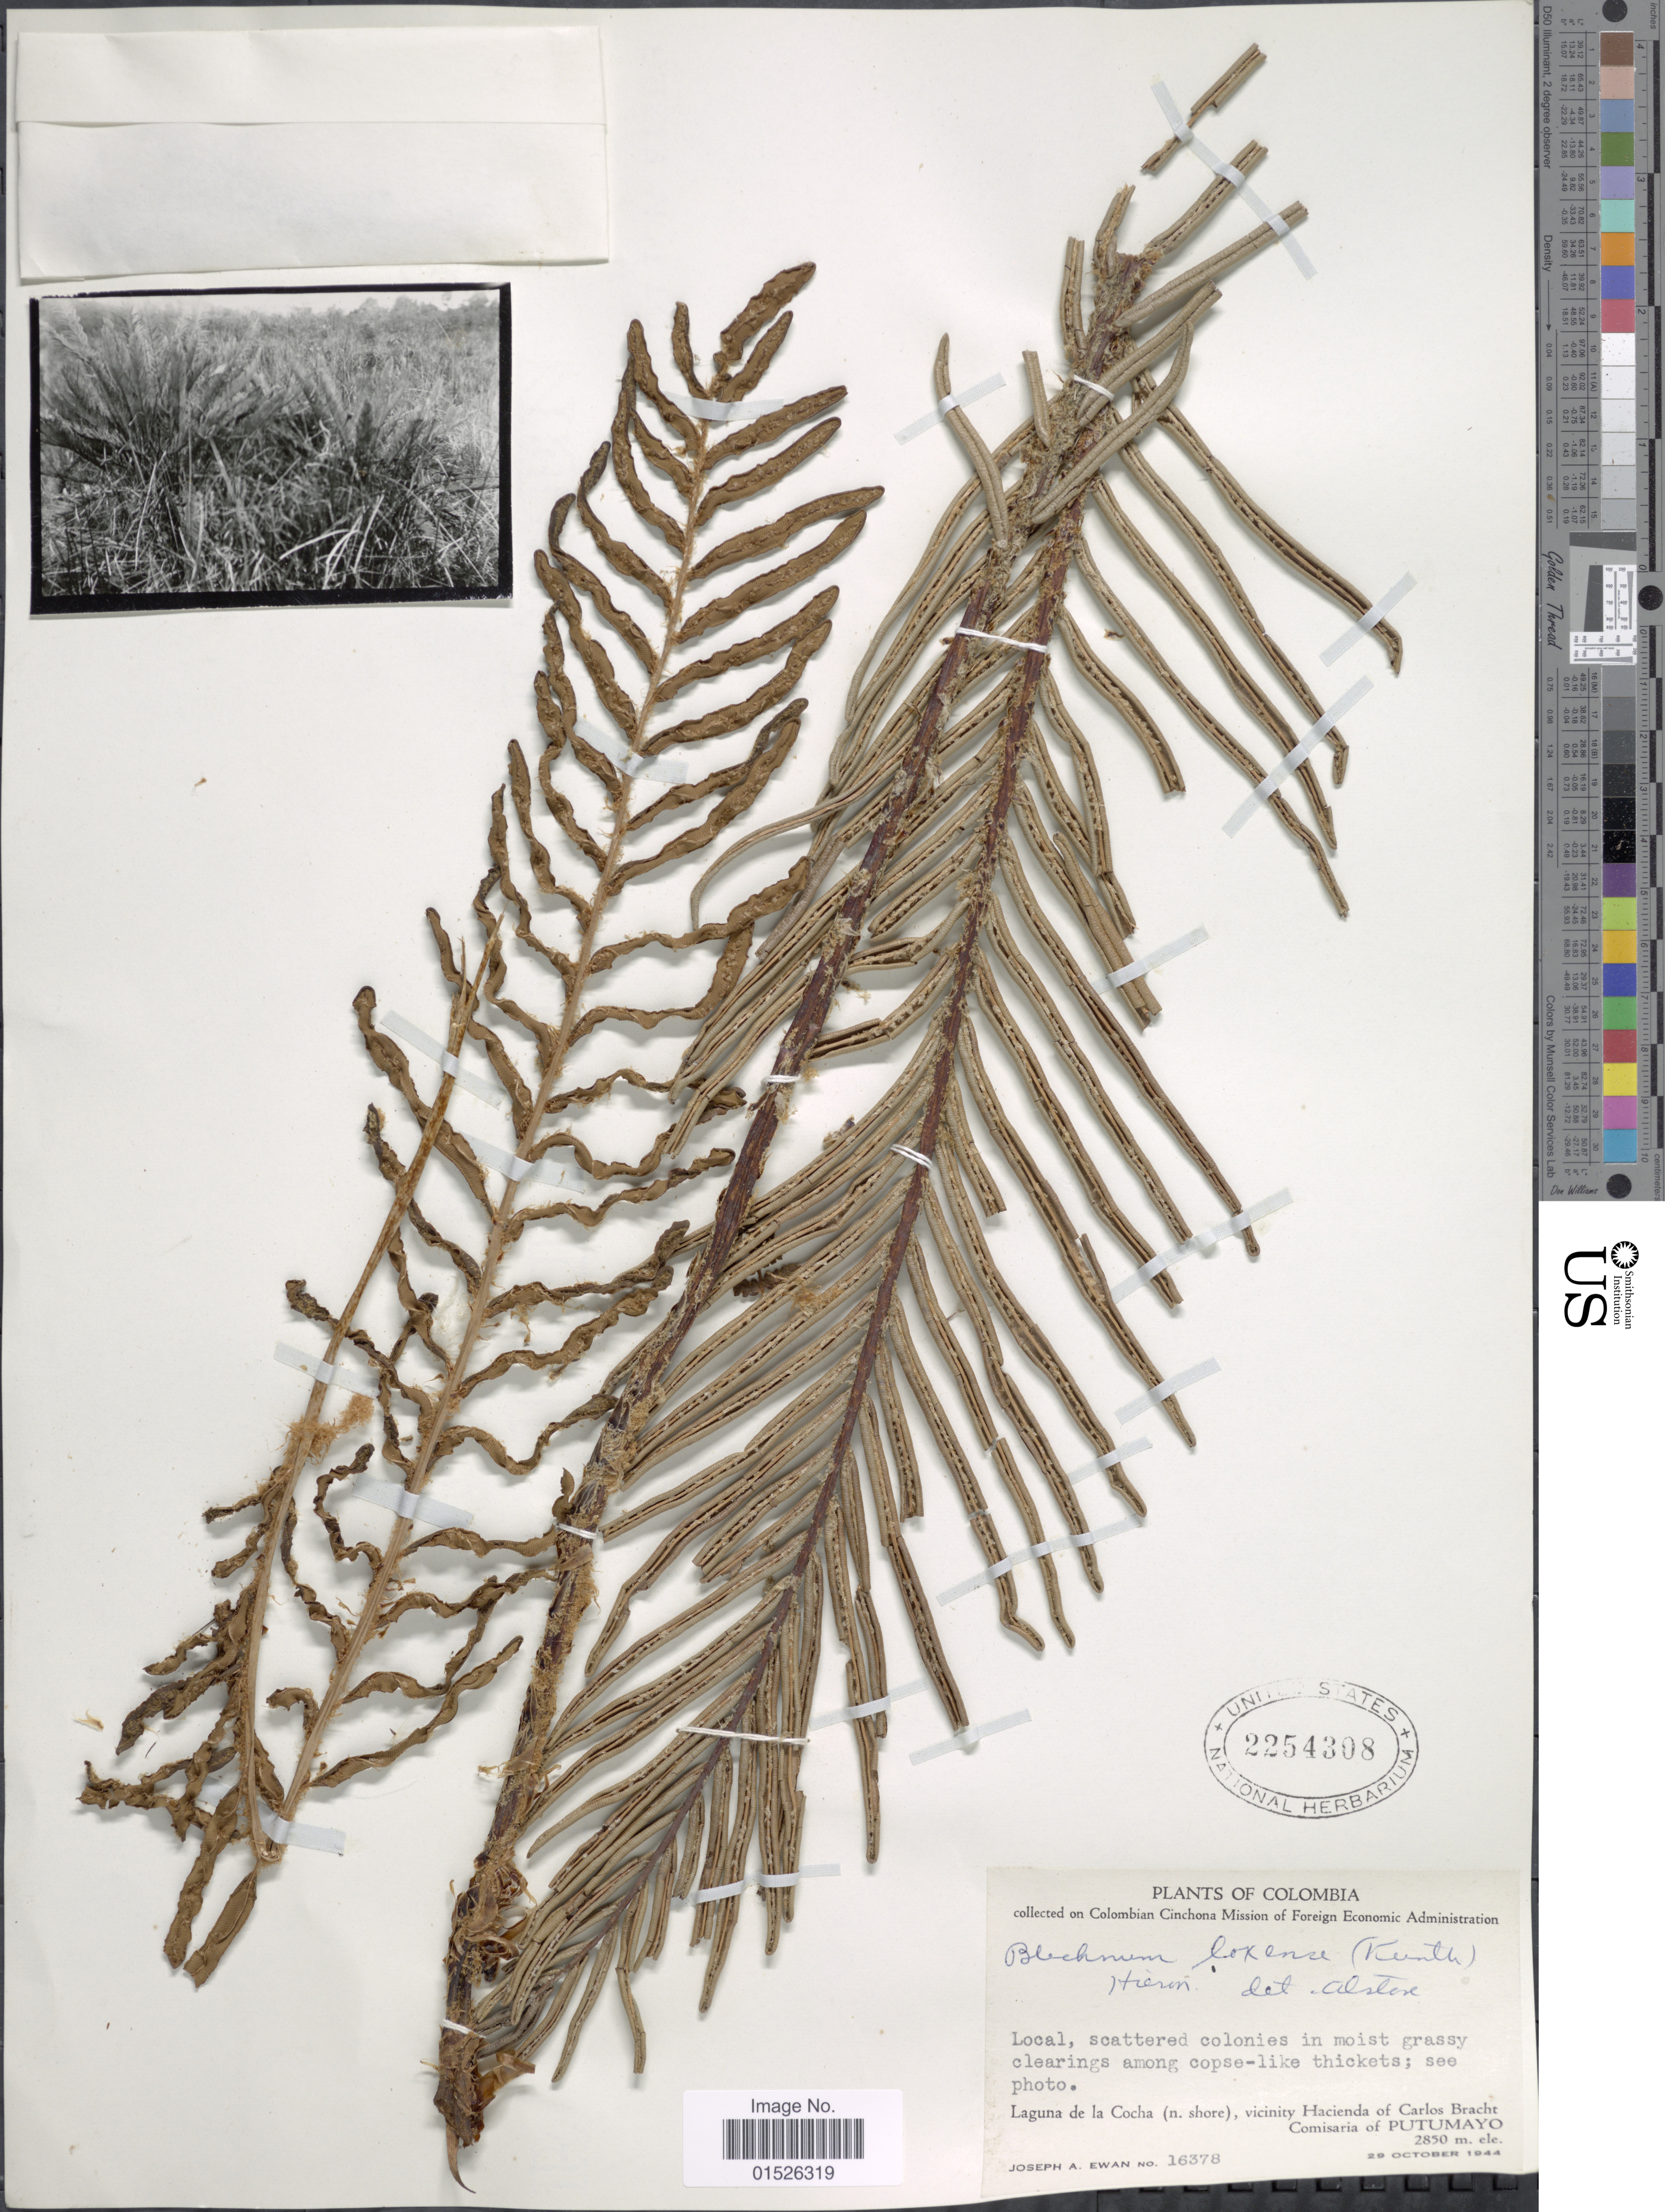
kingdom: Plantae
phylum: Tracheophyta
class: Polypodiopsida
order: Polypodiales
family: Blechnaceae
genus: Blechnum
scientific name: Blechnum loxense var. loxense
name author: (Kunth) Hook. ex Salomon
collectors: J. A. Ewan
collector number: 16378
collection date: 1944-10-29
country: Colombia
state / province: Putumayo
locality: Colombia. Laguna de la Cocha (n. shore), vicinity Hacienda of Carlos Bracht Comisaria of Putumayo.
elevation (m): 2850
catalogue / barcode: US 2254308